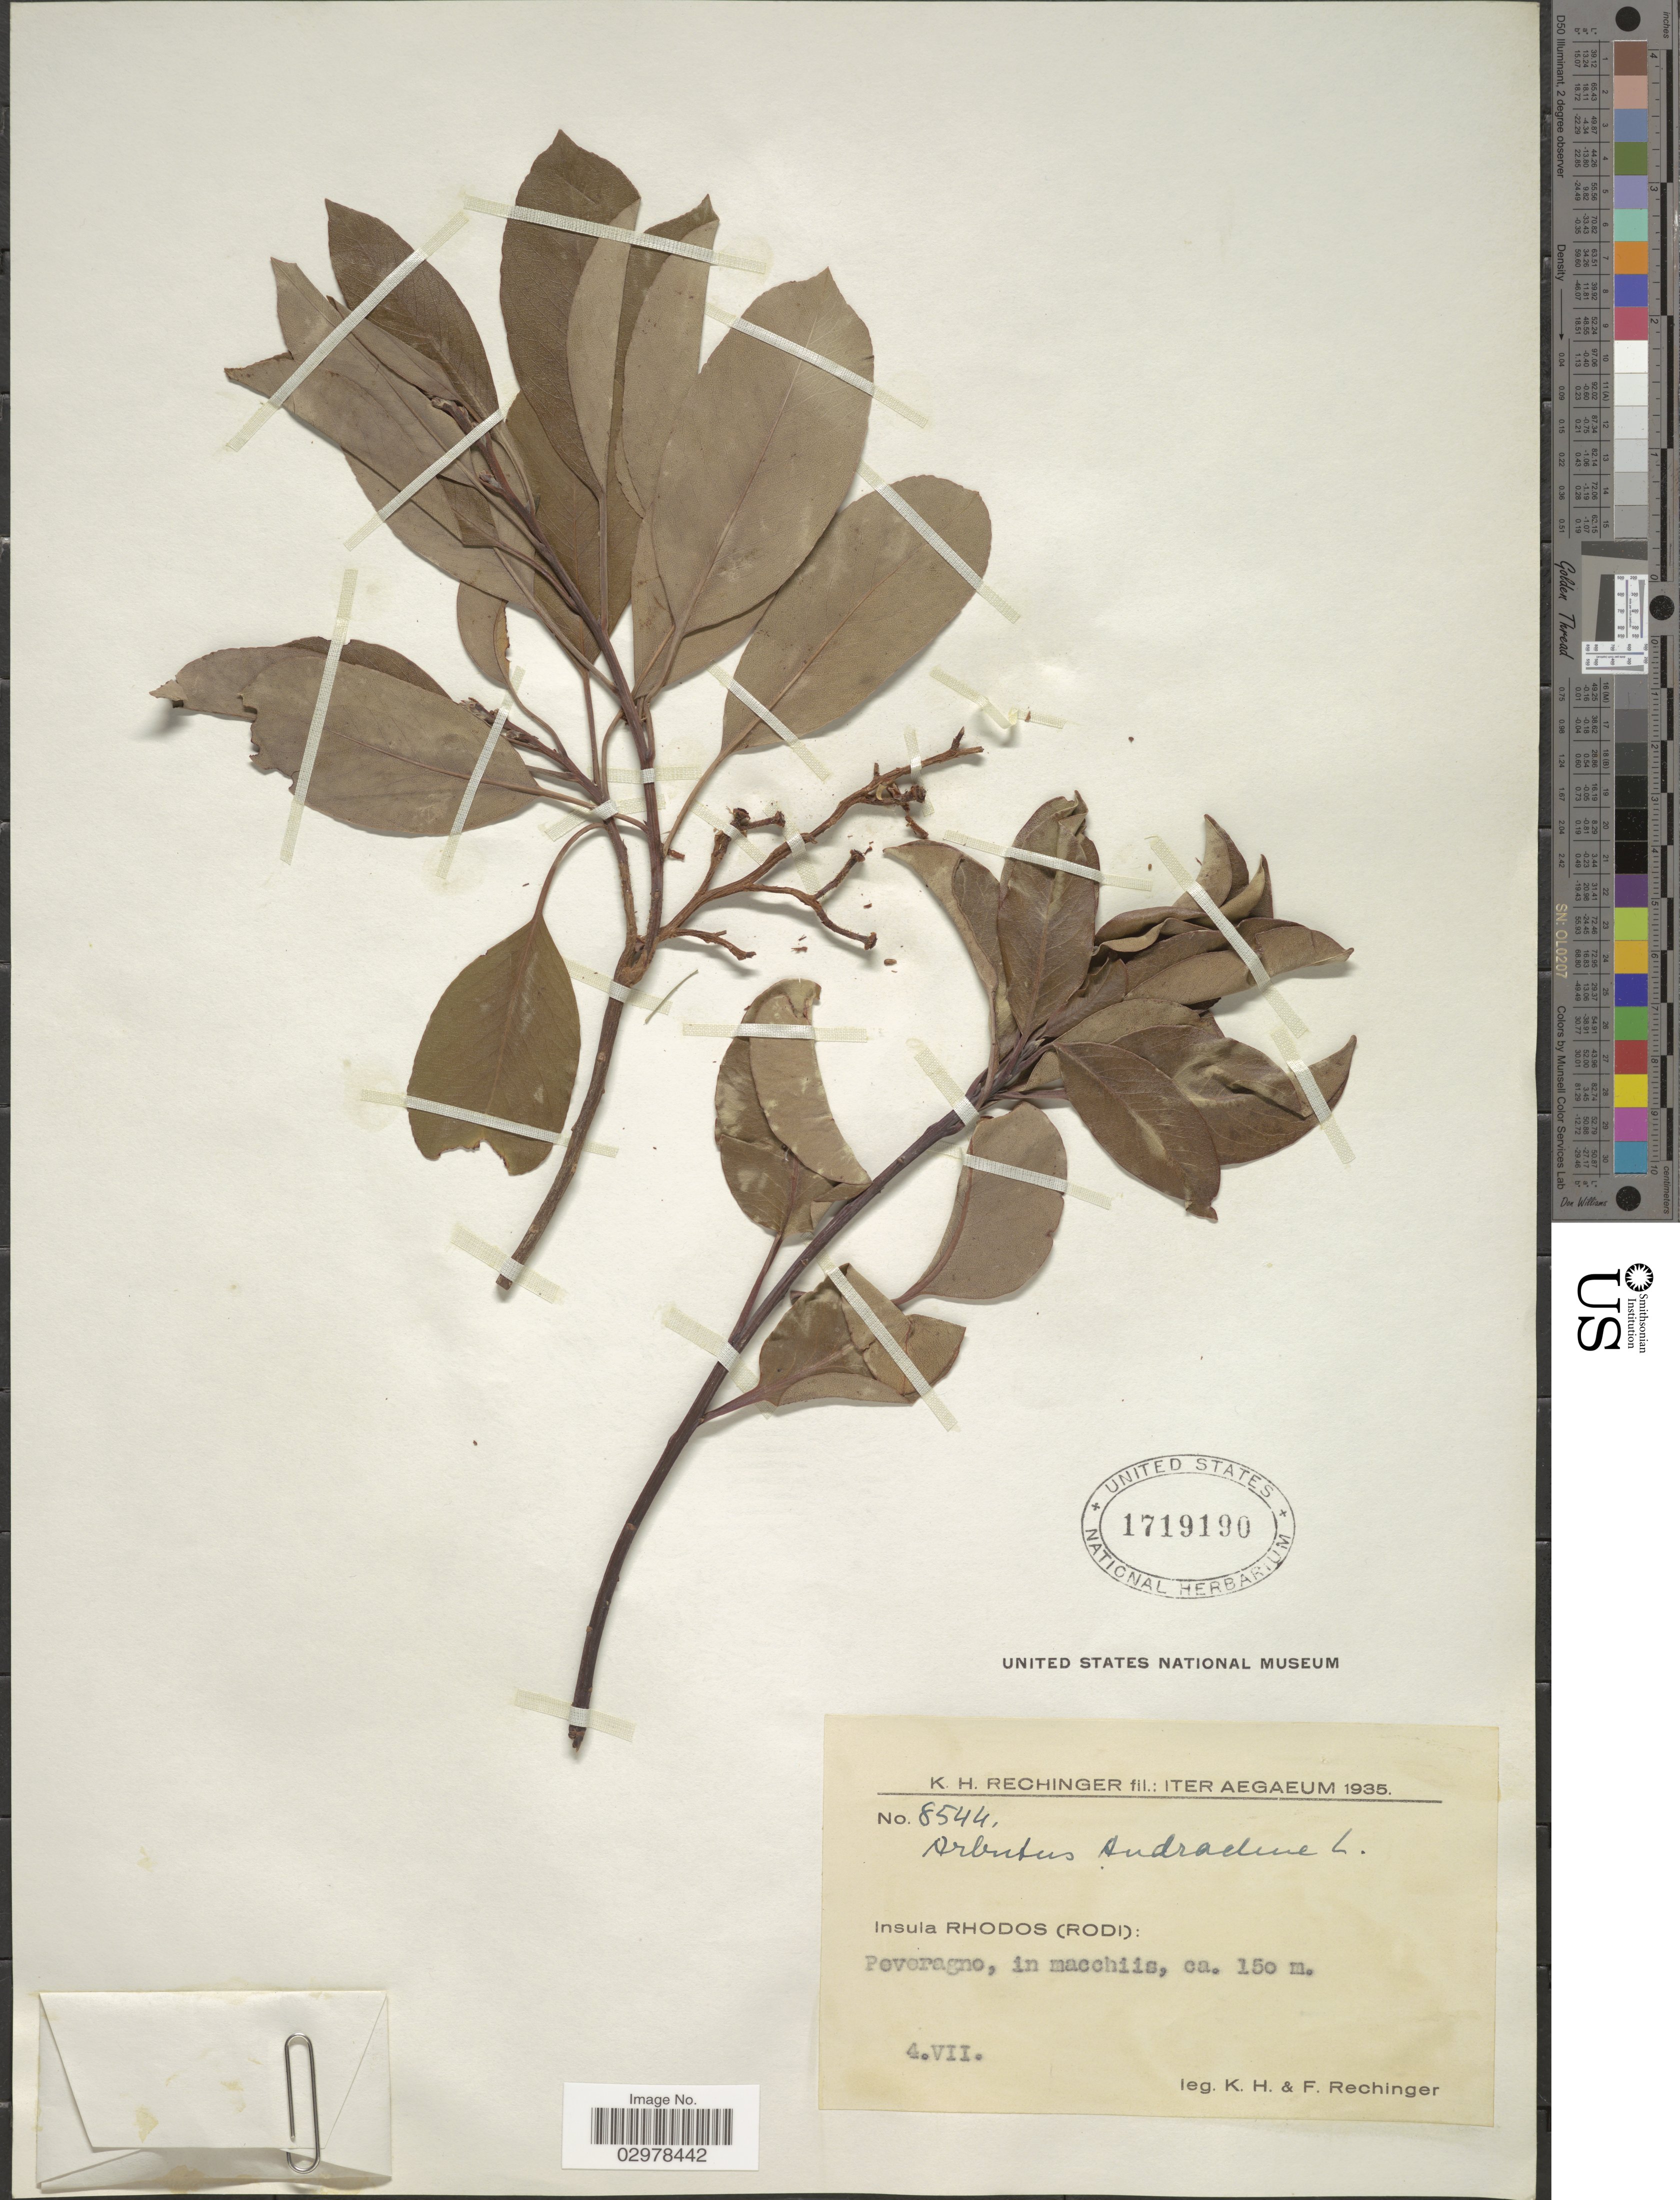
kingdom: Plantae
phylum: Tracheophyta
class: Magnoliopsida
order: Ericales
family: Ericaceae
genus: Arbutus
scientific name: Arbutus andrachne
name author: L.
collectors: K. H. Rechinger & F. Rechinger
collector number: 8544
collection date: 1935-07-04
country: Greece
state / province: South Aegean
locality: Aegaeum. Insula Rhodos (Rodi), Peveragno, in macchiis.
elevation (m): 150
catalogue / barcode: US 1719190